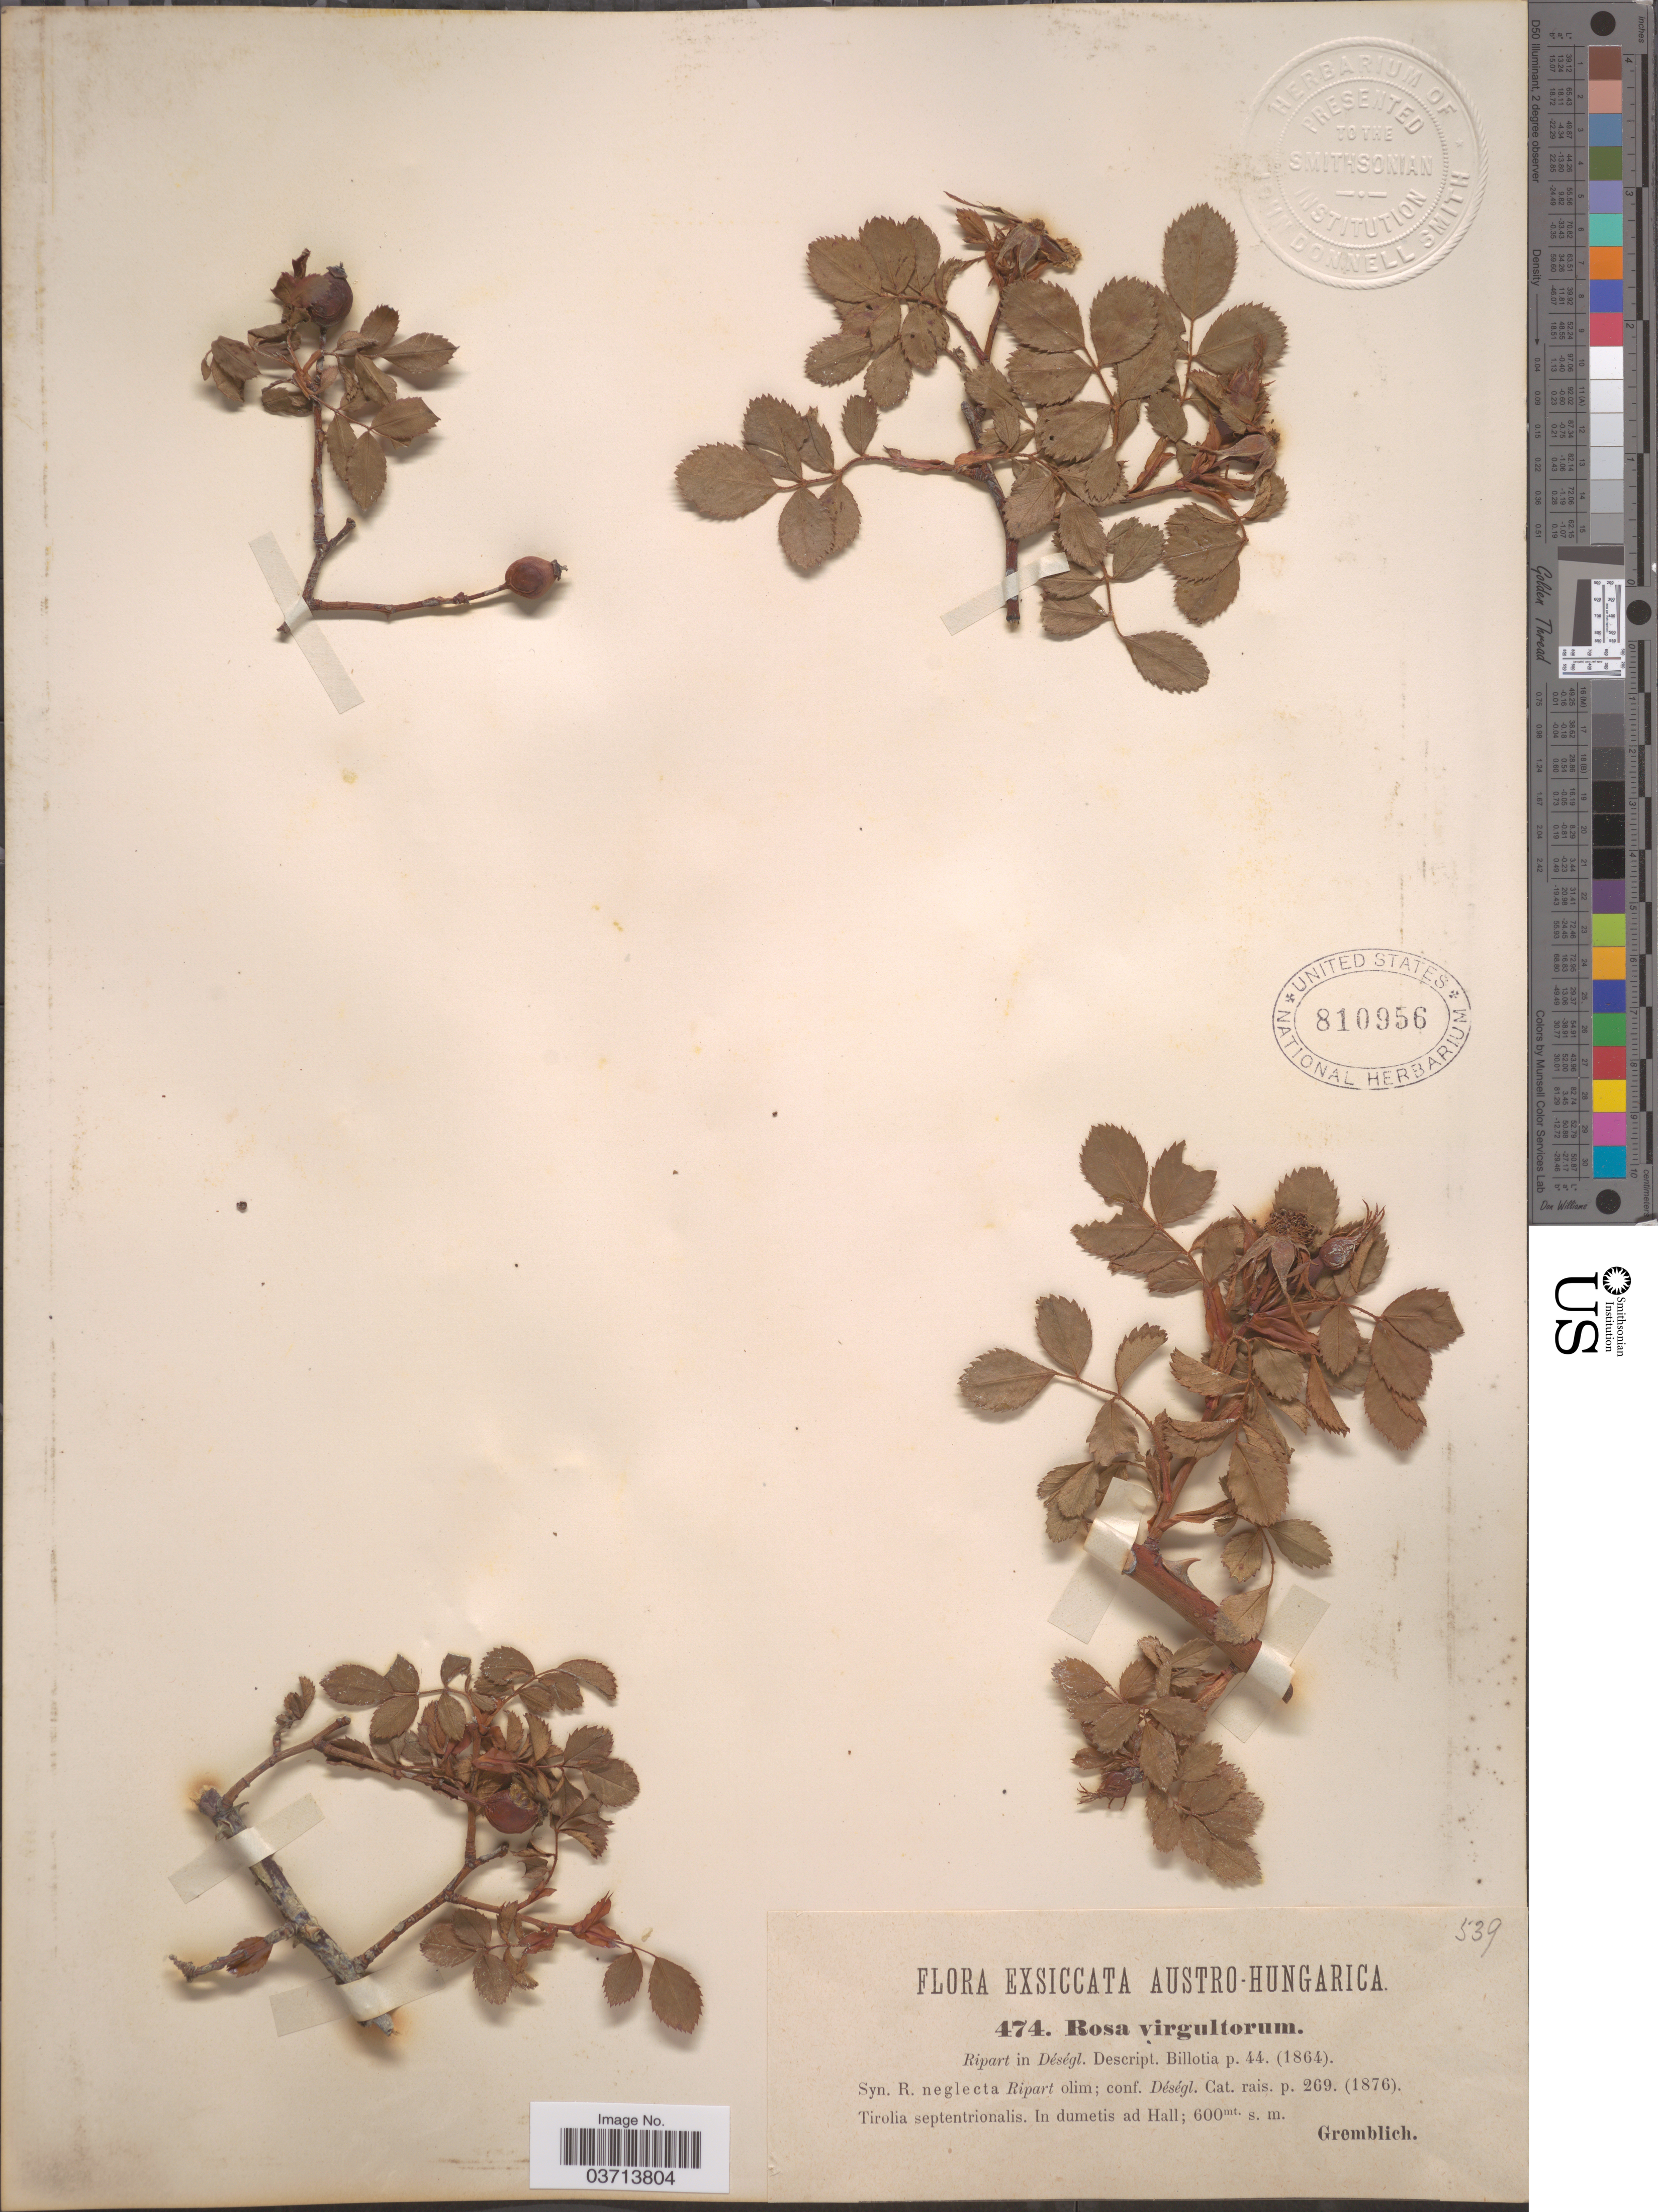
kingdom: Plantae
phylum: Tracheophyta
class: Magnoliopsida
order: Rosales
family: Rosaceae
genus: Rosa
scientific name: Rosa virgultorum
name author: Ripart ex Deseglise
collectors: -. Gremblich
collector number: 474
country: Austria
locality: Austro-Hungarica. Tirolia septentrionalis. In dumetis ad Hall.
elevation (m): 600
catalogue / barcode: US 810956